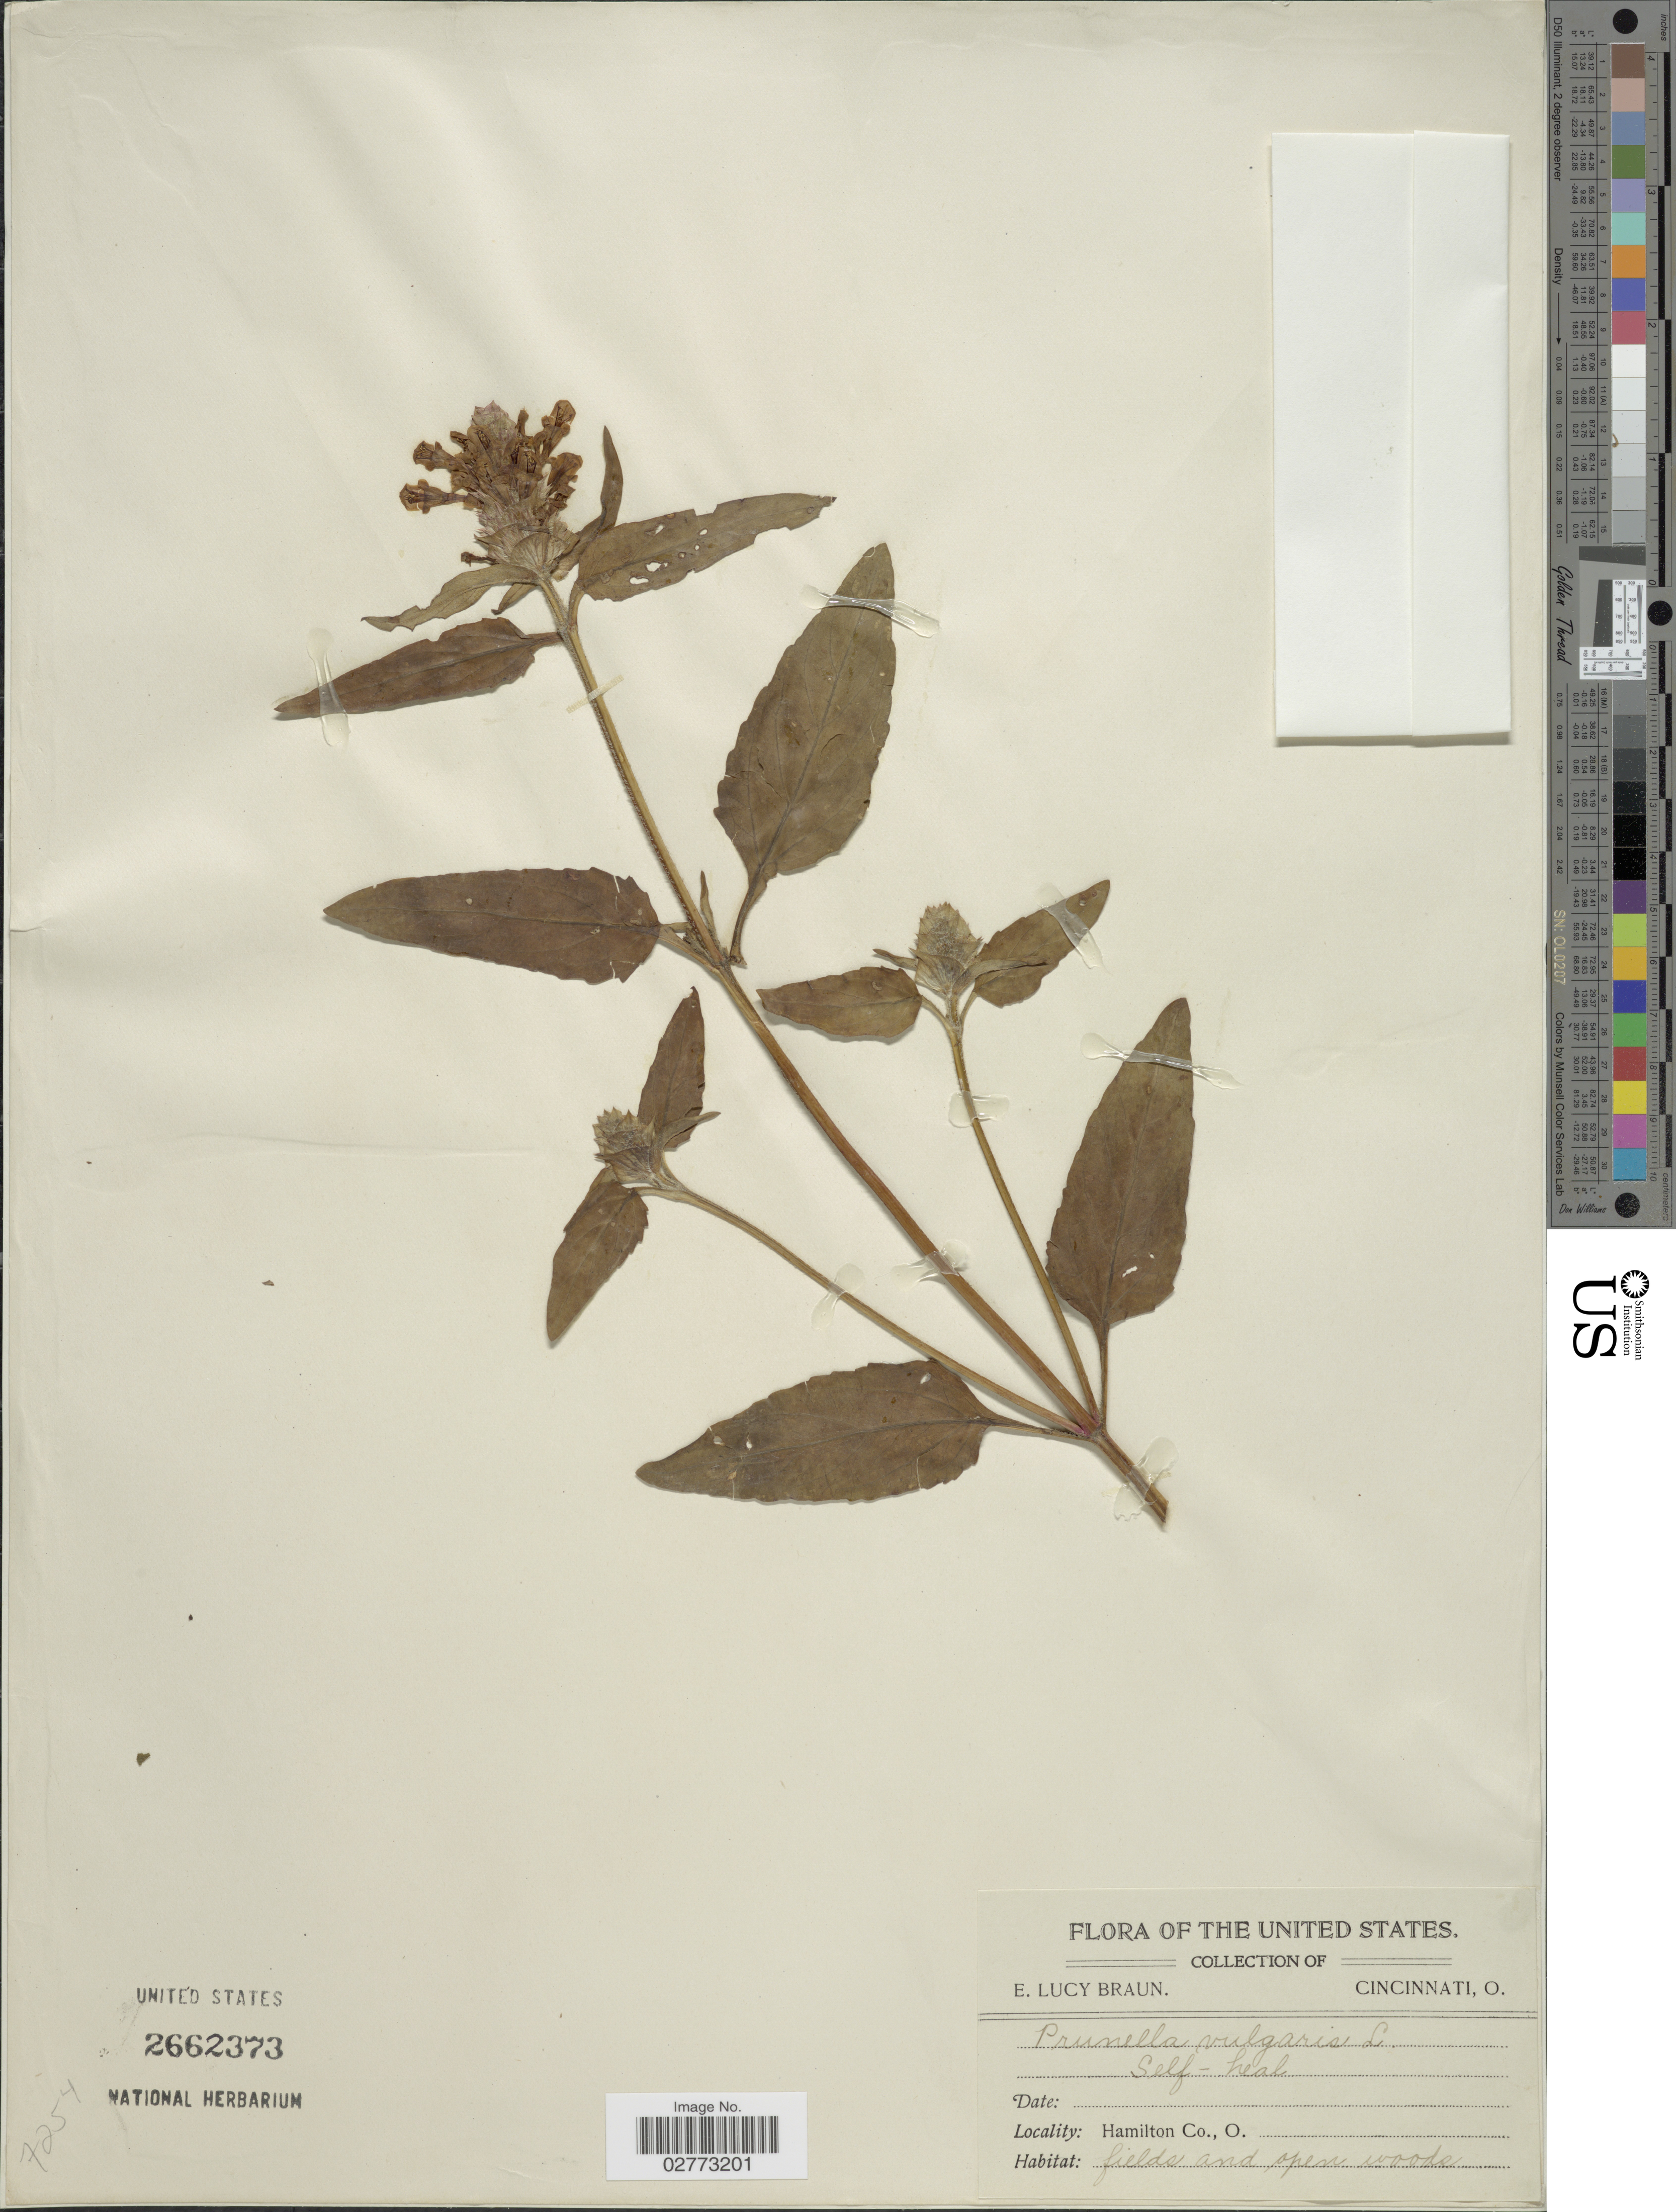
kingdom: Plantae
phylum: Tracheophyta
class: Magnoliopsida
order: Lamiales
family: Lamiaceae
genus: Prunella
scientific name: Prunella vulgaris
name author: L.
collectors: E. L. Braun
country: United States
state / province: Ohio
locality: Hamilto Co., O.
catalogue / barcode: US 2662373